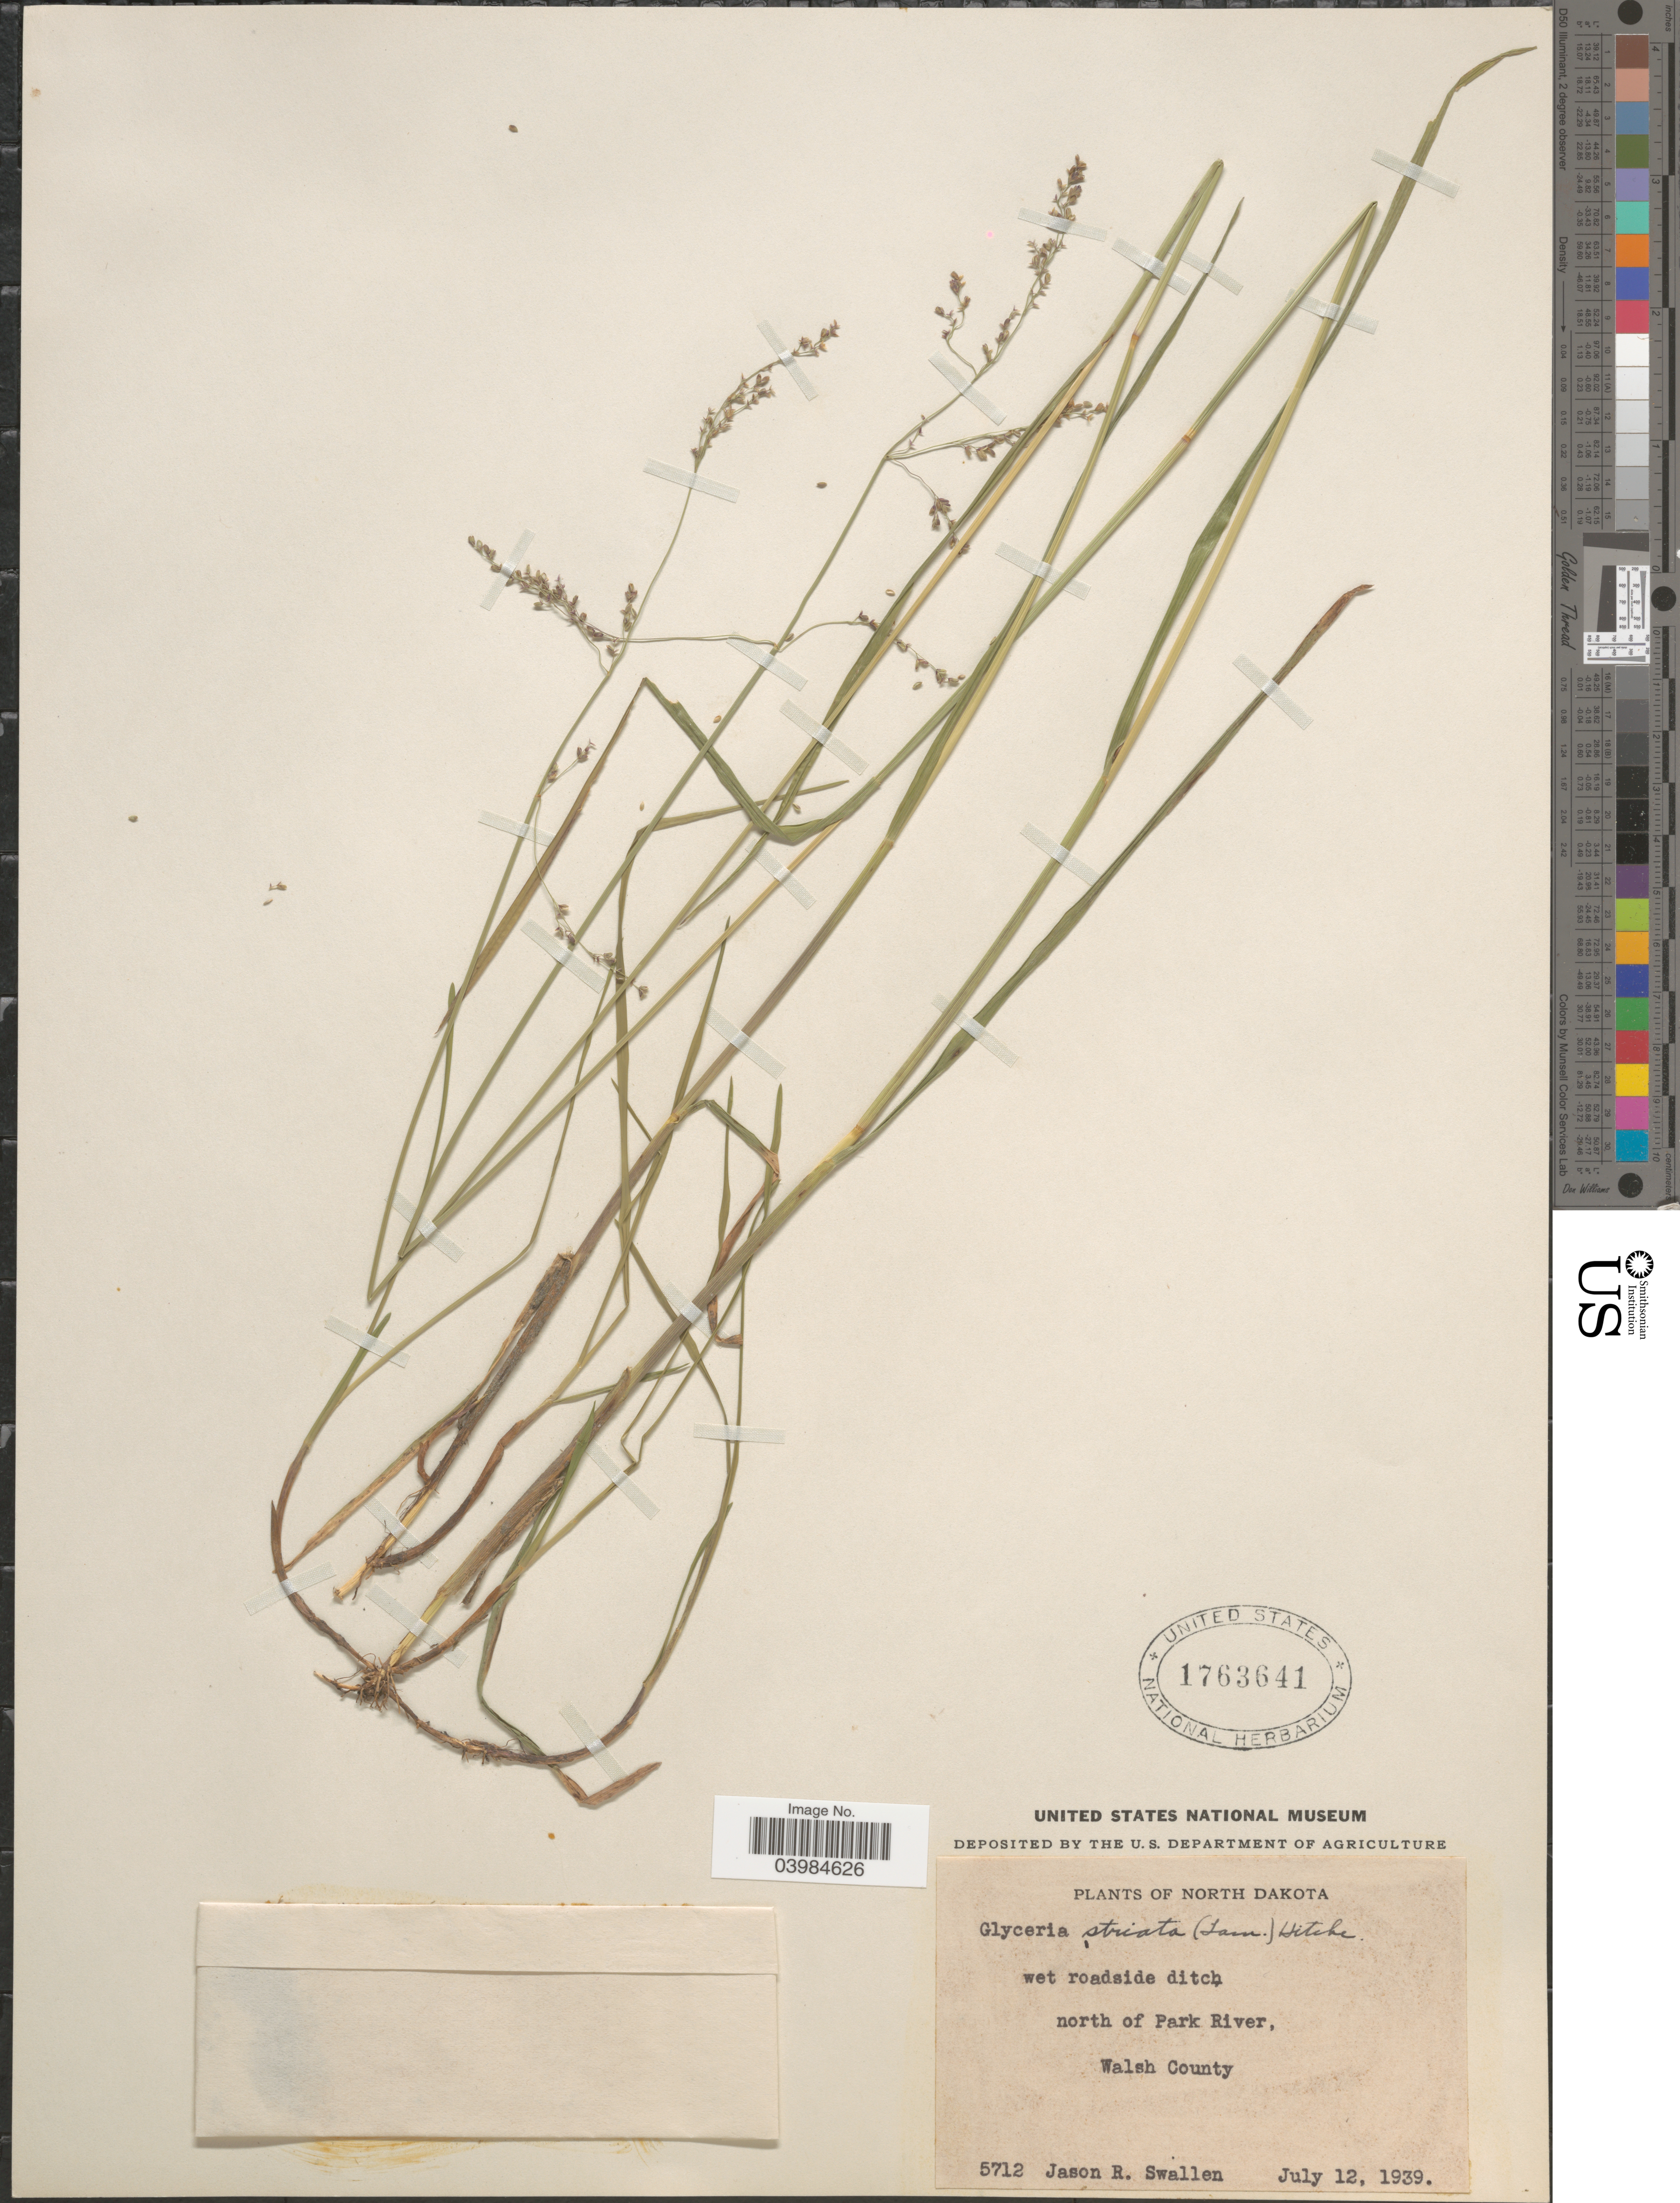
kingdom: Plantae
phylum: Tracheophyta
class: Liliopsida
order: Poales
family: Poaceae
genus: Glyceria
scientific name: Glyceria striata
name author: (Lam.) Hitchc.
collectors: J. R. Swallen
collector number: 5712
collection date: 1939-07-12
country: United States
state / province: North Dakota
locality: Wet roadside ditch north of Park River, Walsh County.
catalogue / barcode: US 1763641